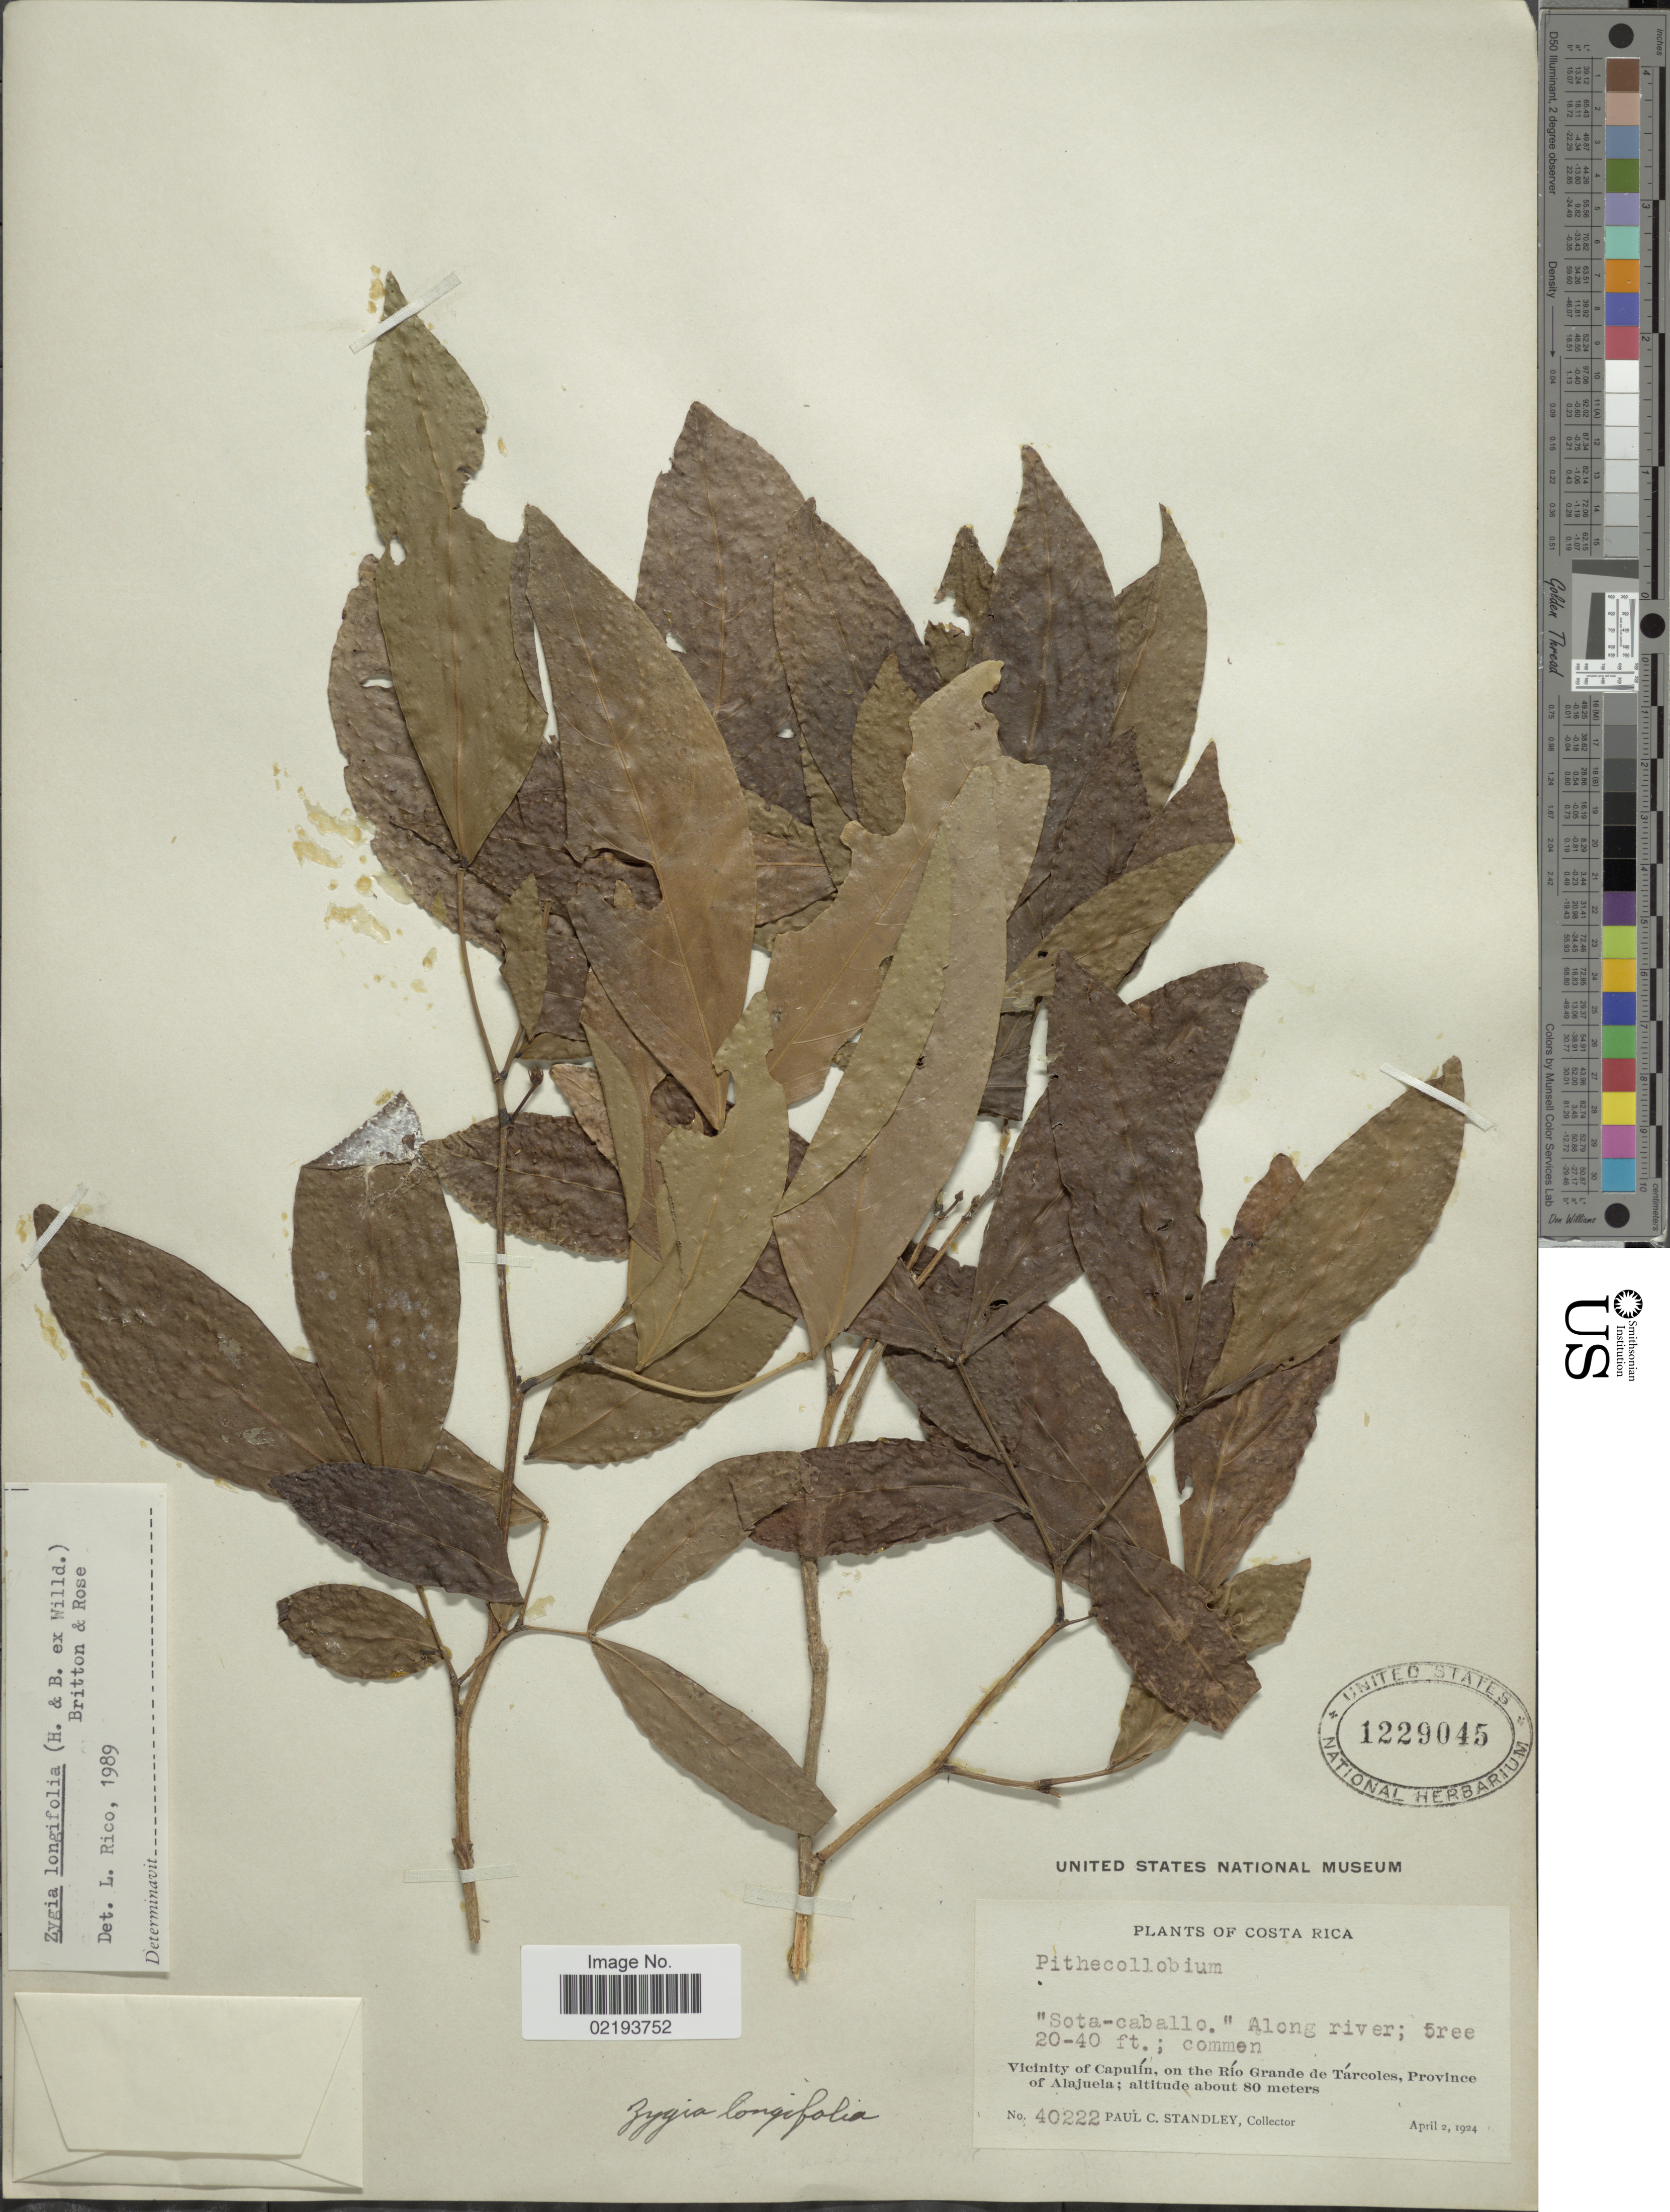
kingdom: Plantae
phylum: Tracheophyta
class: Magnoliopsida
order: Fabales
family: Fabaceae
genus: Zygia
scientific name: Zygia longifolia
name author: (Willd.) Britton & Rose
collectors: P. C. Standley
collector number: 40222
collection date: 1924-04-02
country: Costa Rica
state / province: Alajuela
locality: Along river, Vicinity of Capulín, on the Río Grande de de Tárcoles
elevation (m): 80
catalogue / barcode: US 1229045